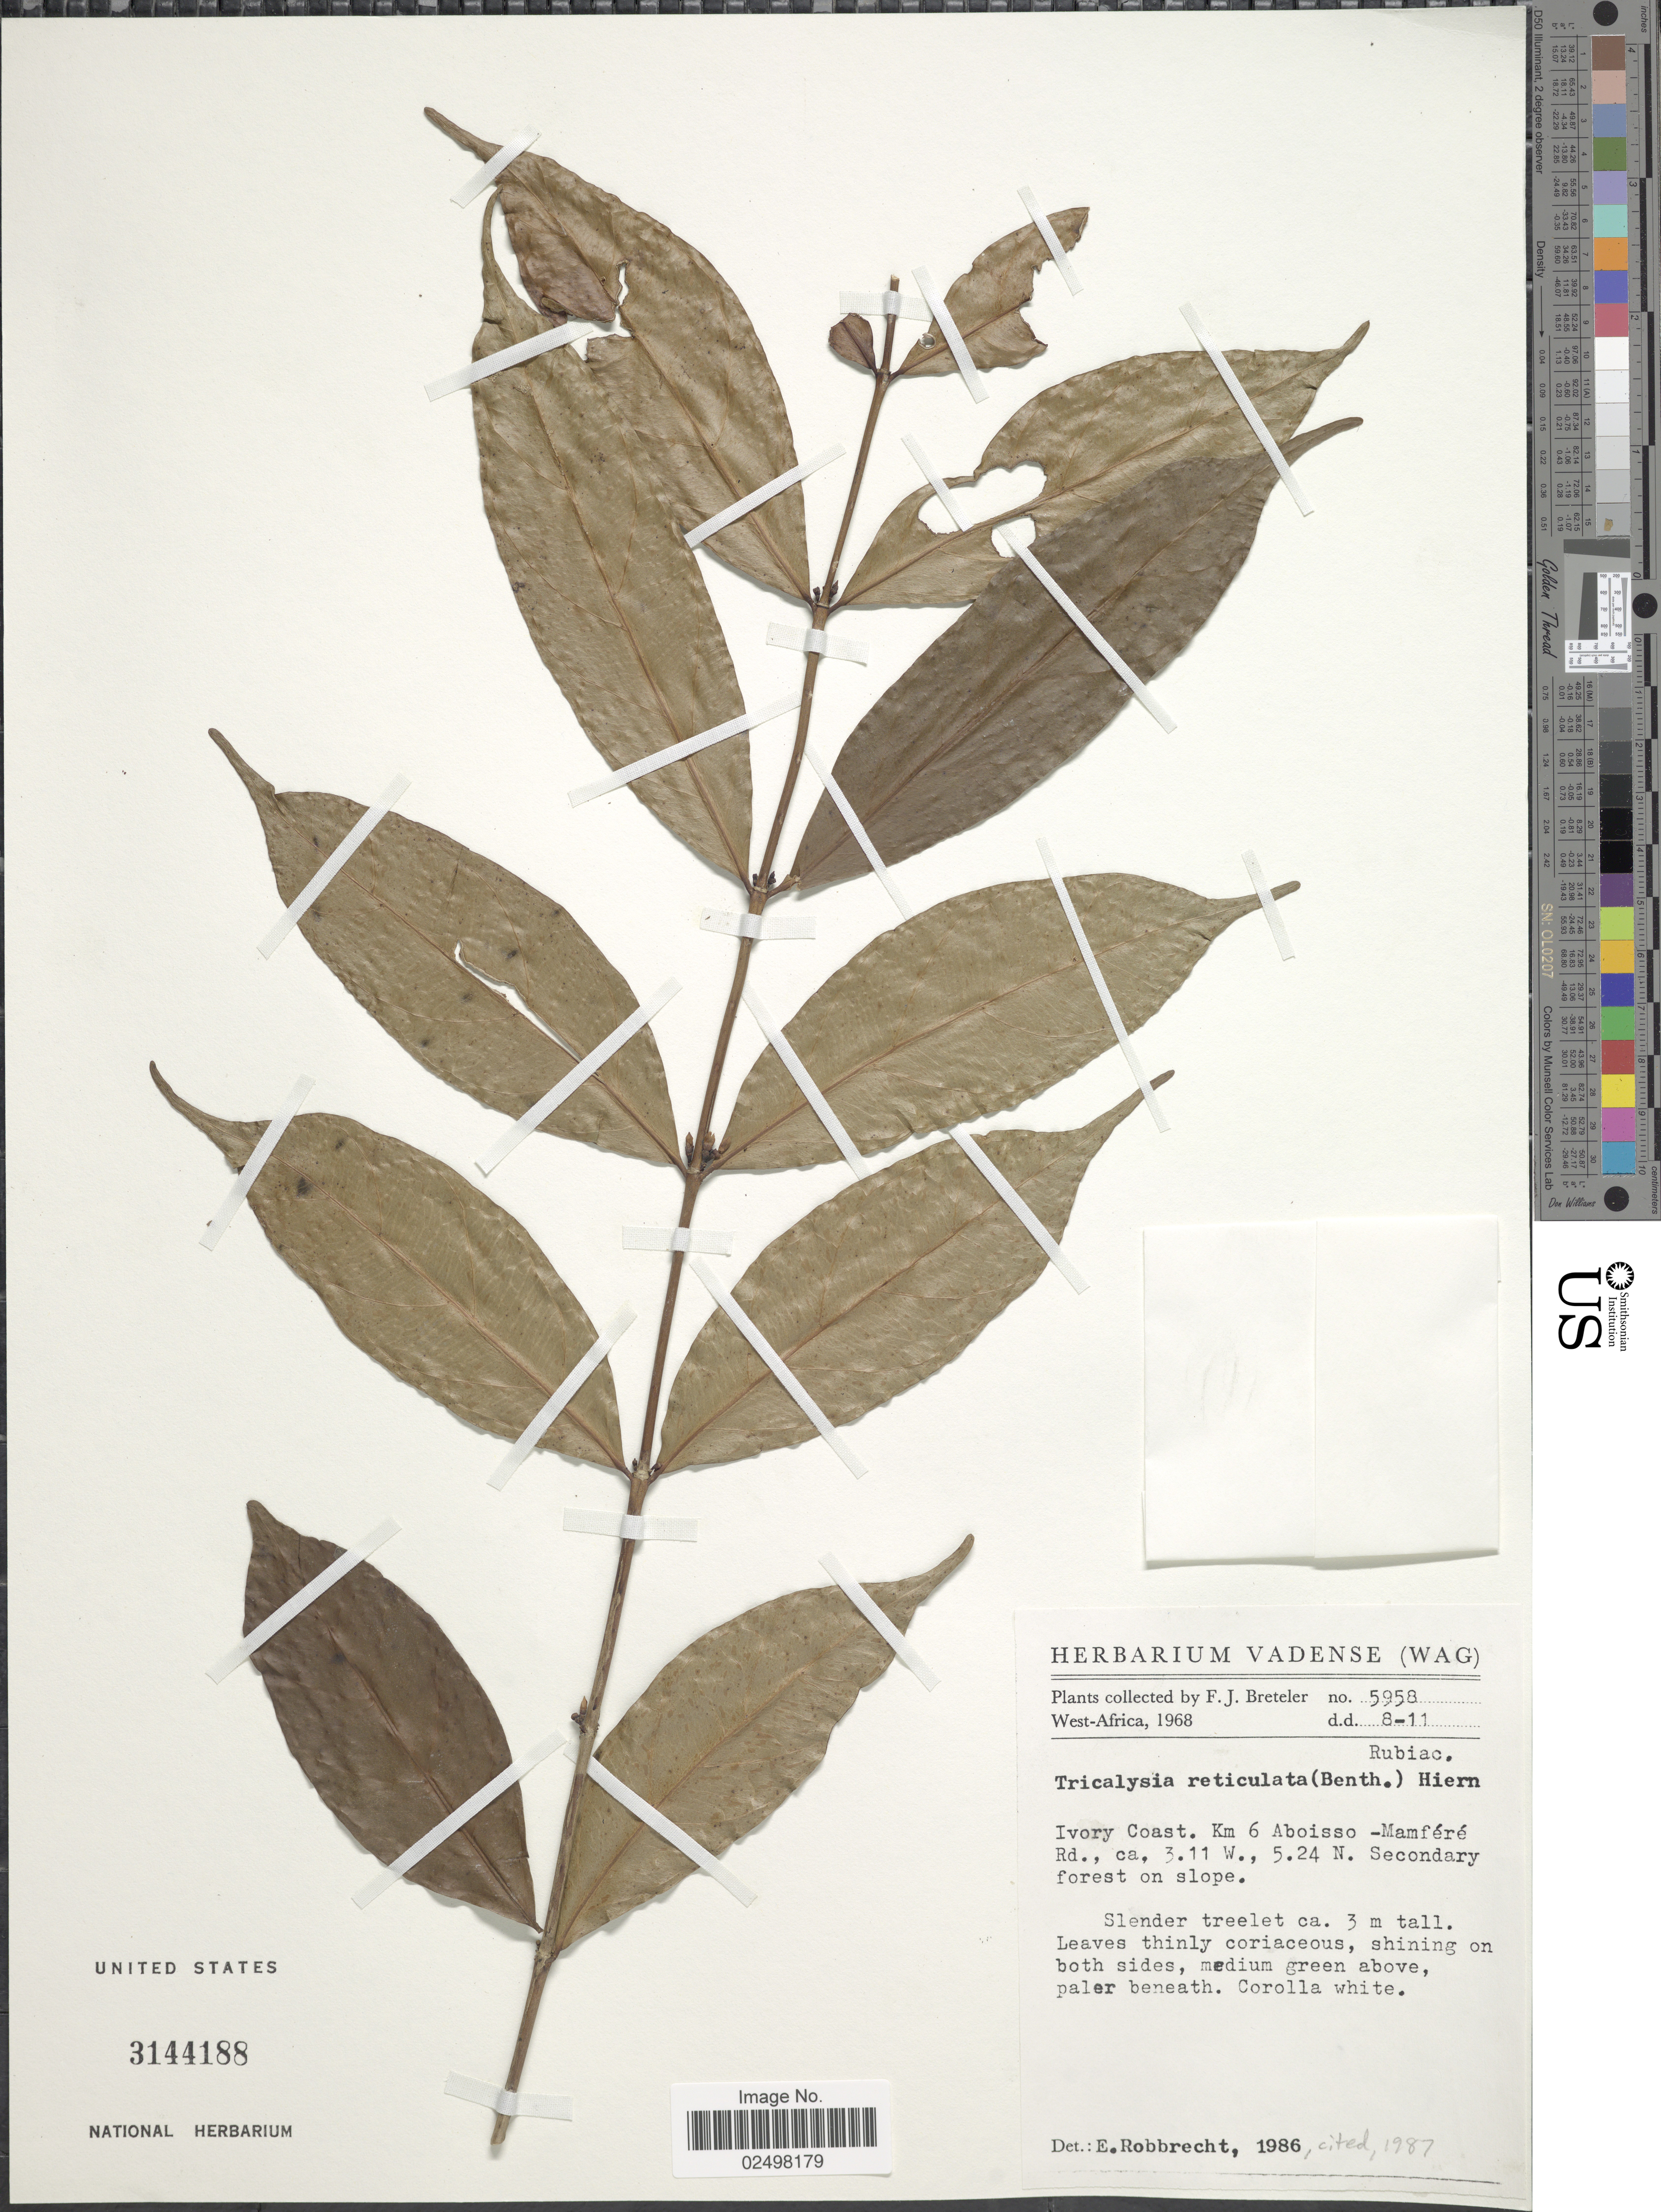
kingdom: Plantae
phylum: Tracheophyta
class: Magnoliopsida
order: Gentianales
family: Rubiaceae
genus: Tricalysia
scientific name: Tricalysia reticulata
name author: (Benth.) Hiern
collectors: F. J. Breteler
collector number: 5958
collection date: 1968-11-08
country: Ivory Coast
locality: West-Africa [unsure placement] Km 6 Aboisso- Mamfere Rd.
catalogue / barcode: US 3144188